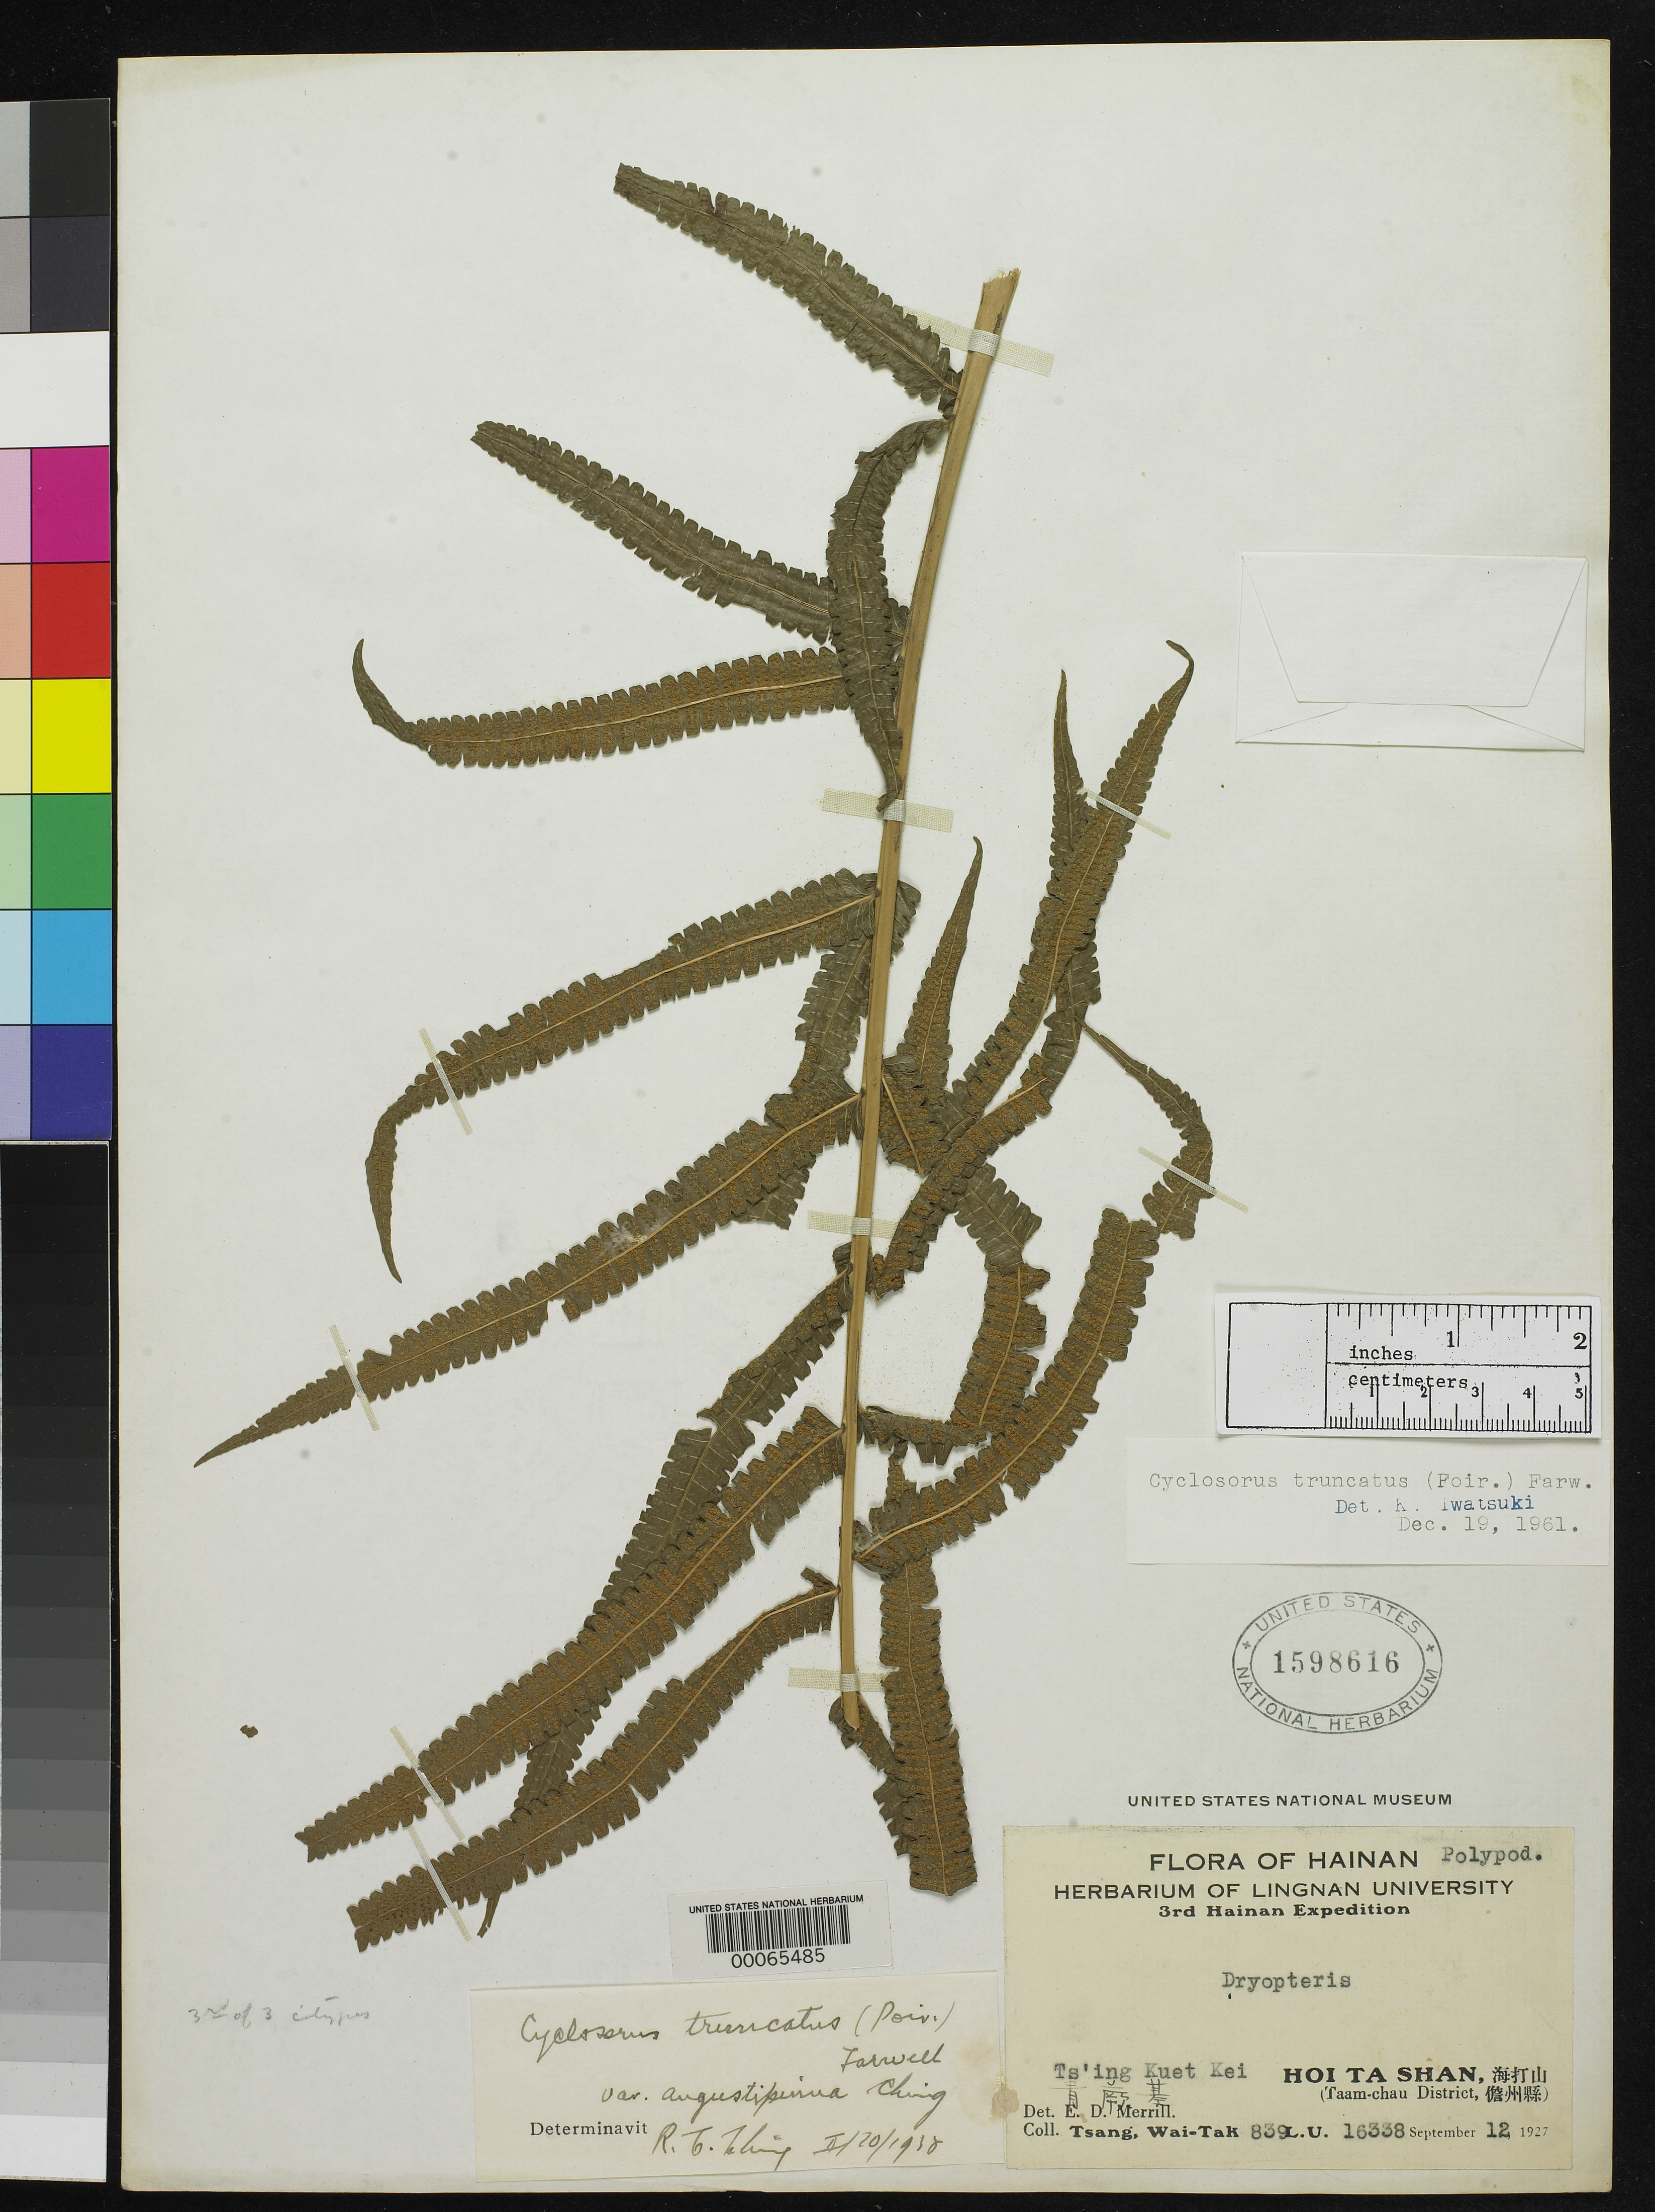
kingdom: Plantae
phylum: Tracheophyta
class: Polypodiopsida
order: Polypodiales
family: Thelypteridaceae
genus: Cyclosorus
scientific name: Cyclosorus truncatus var. angustipinna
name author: Ching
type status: Syntype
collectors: W. T. Tsang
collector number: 16338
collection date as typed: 12 Sep 1927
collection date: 1927-09-12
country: China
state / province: Hainan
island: Hainan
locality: Hoi Ta Shan.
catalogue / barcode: US 1598616